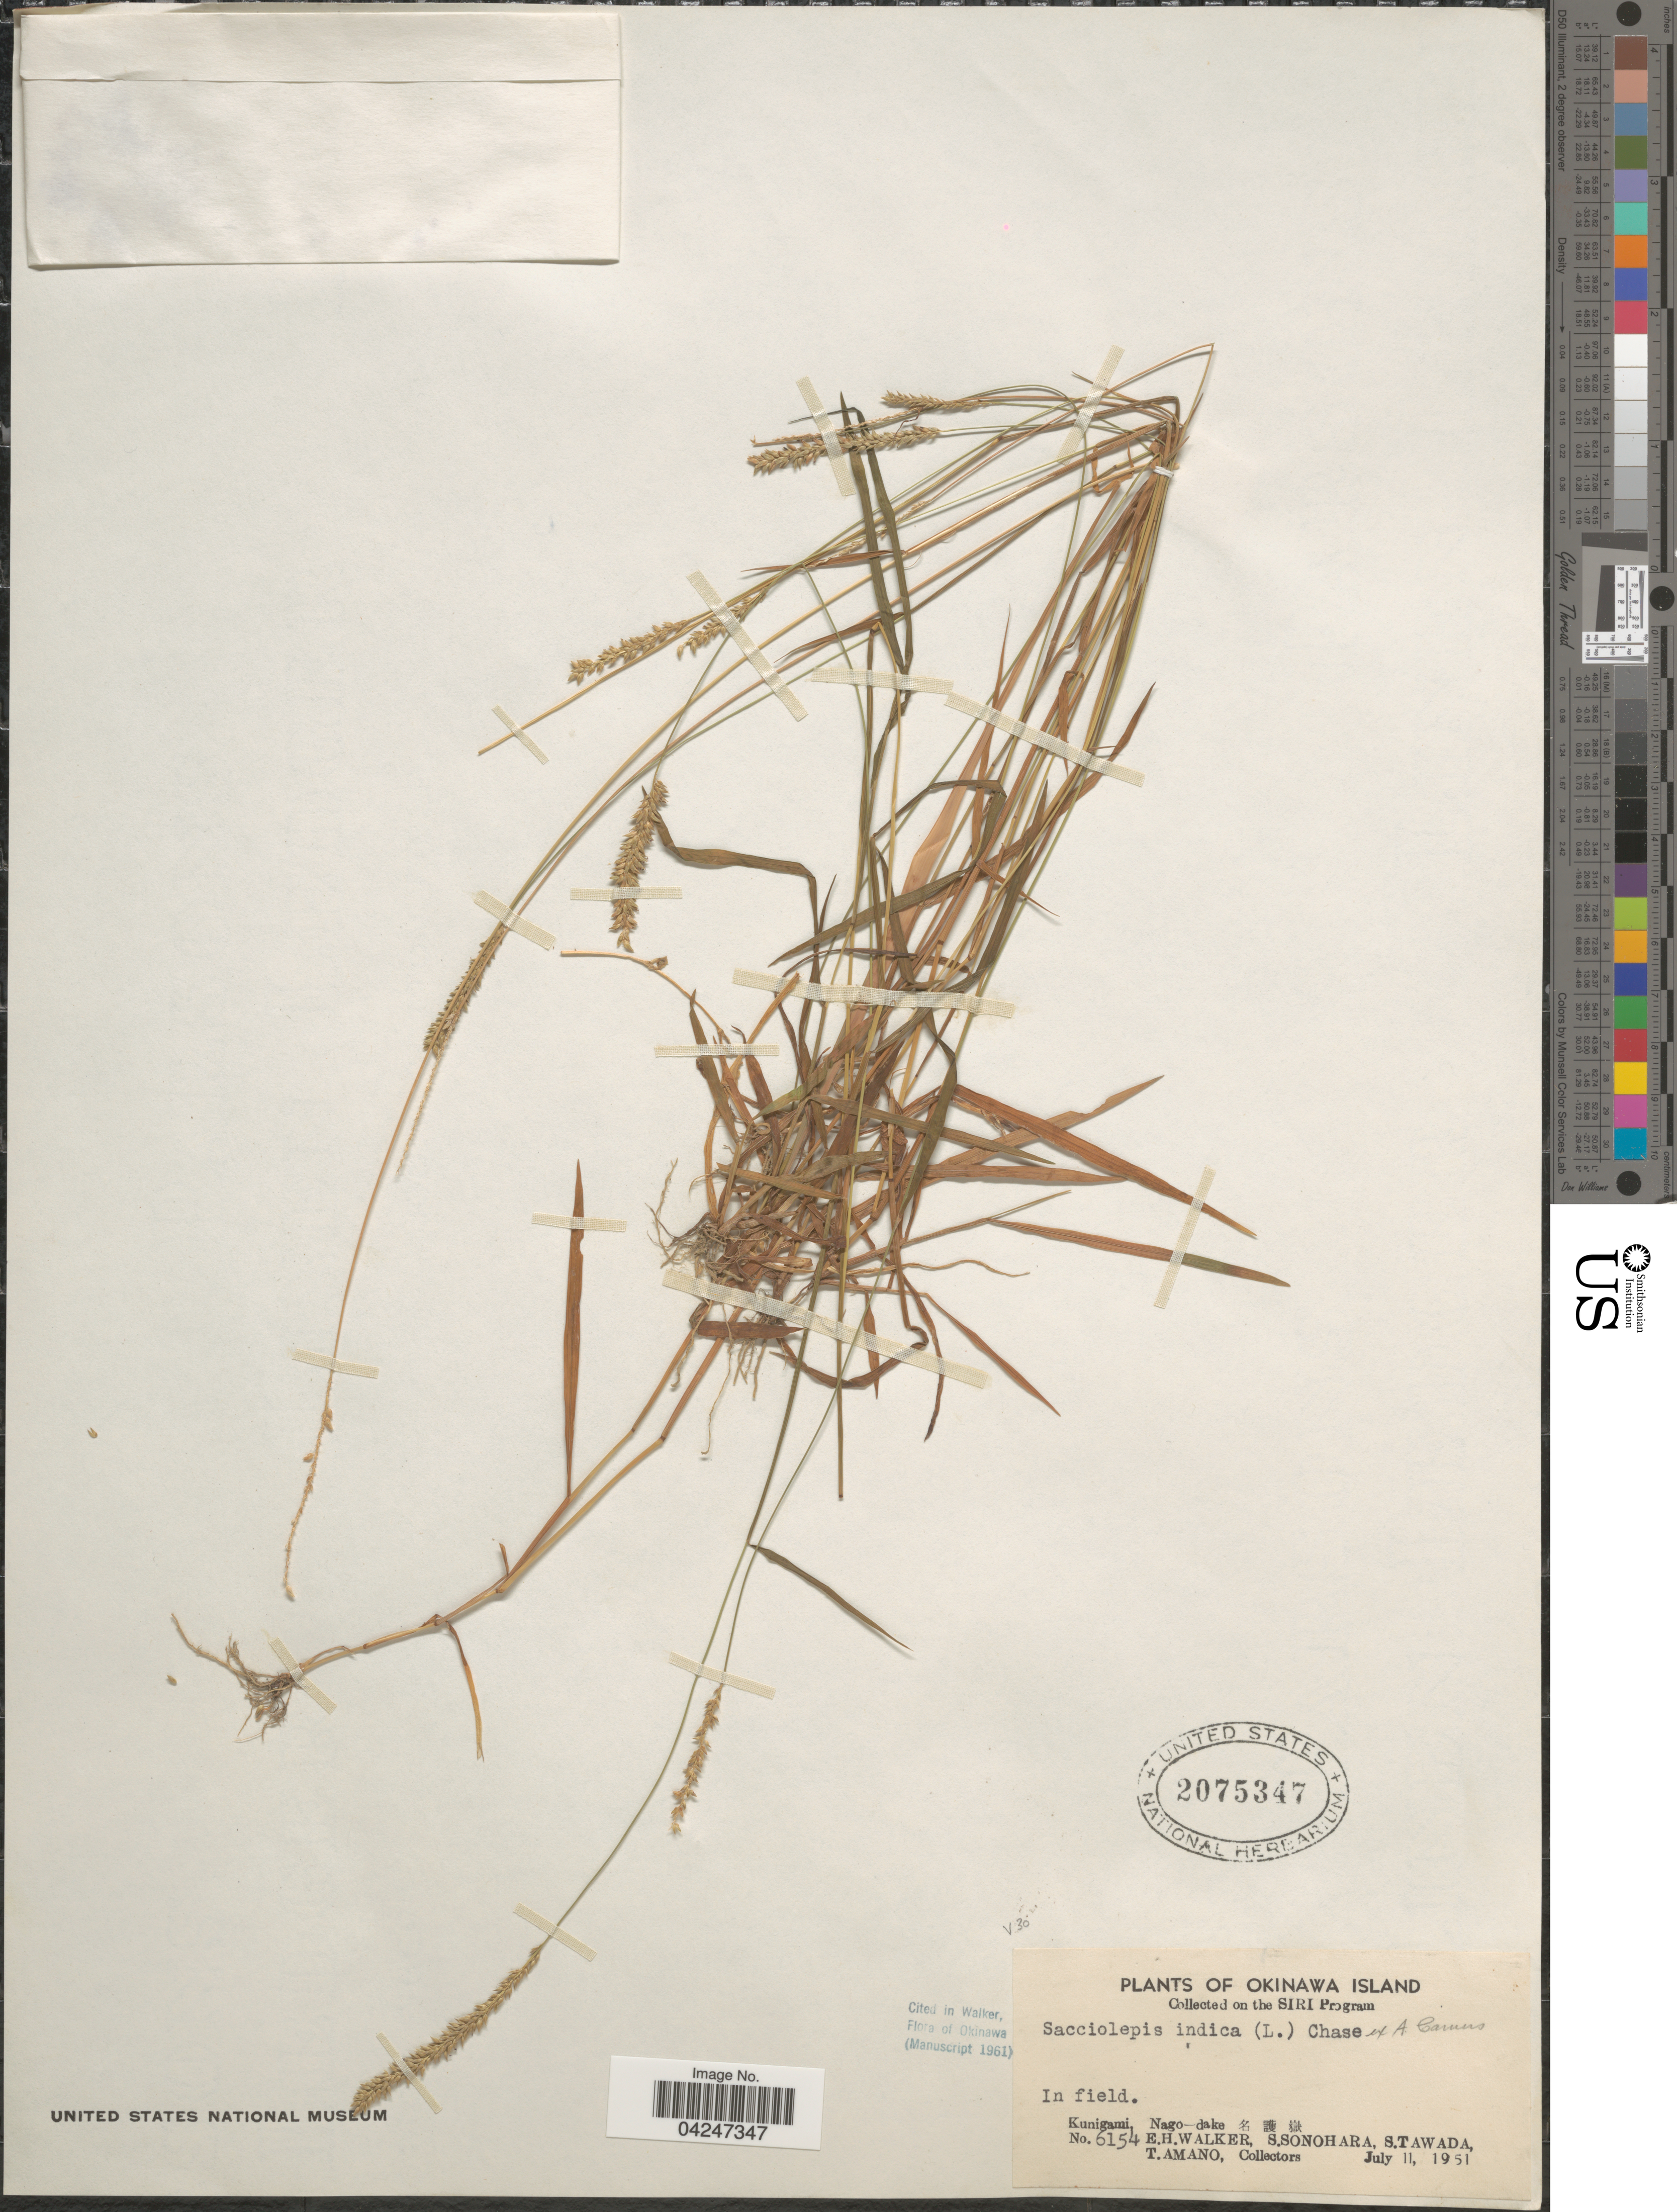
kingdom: Plantae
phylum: Tracheophyta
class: Liliopsida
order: Poales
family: Poaceae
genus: Sacciolepis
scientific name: Sacciolepis indica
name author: (L.) Chase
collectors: E. H. Walker, S. Sonohara, S. Tawada & T. Amano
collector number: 6154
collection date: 1951-07-11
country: Japan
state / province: Okinawa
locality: Okinawa Island. In field. Kunigami, Nago-dake X.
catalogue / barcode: US 2075347